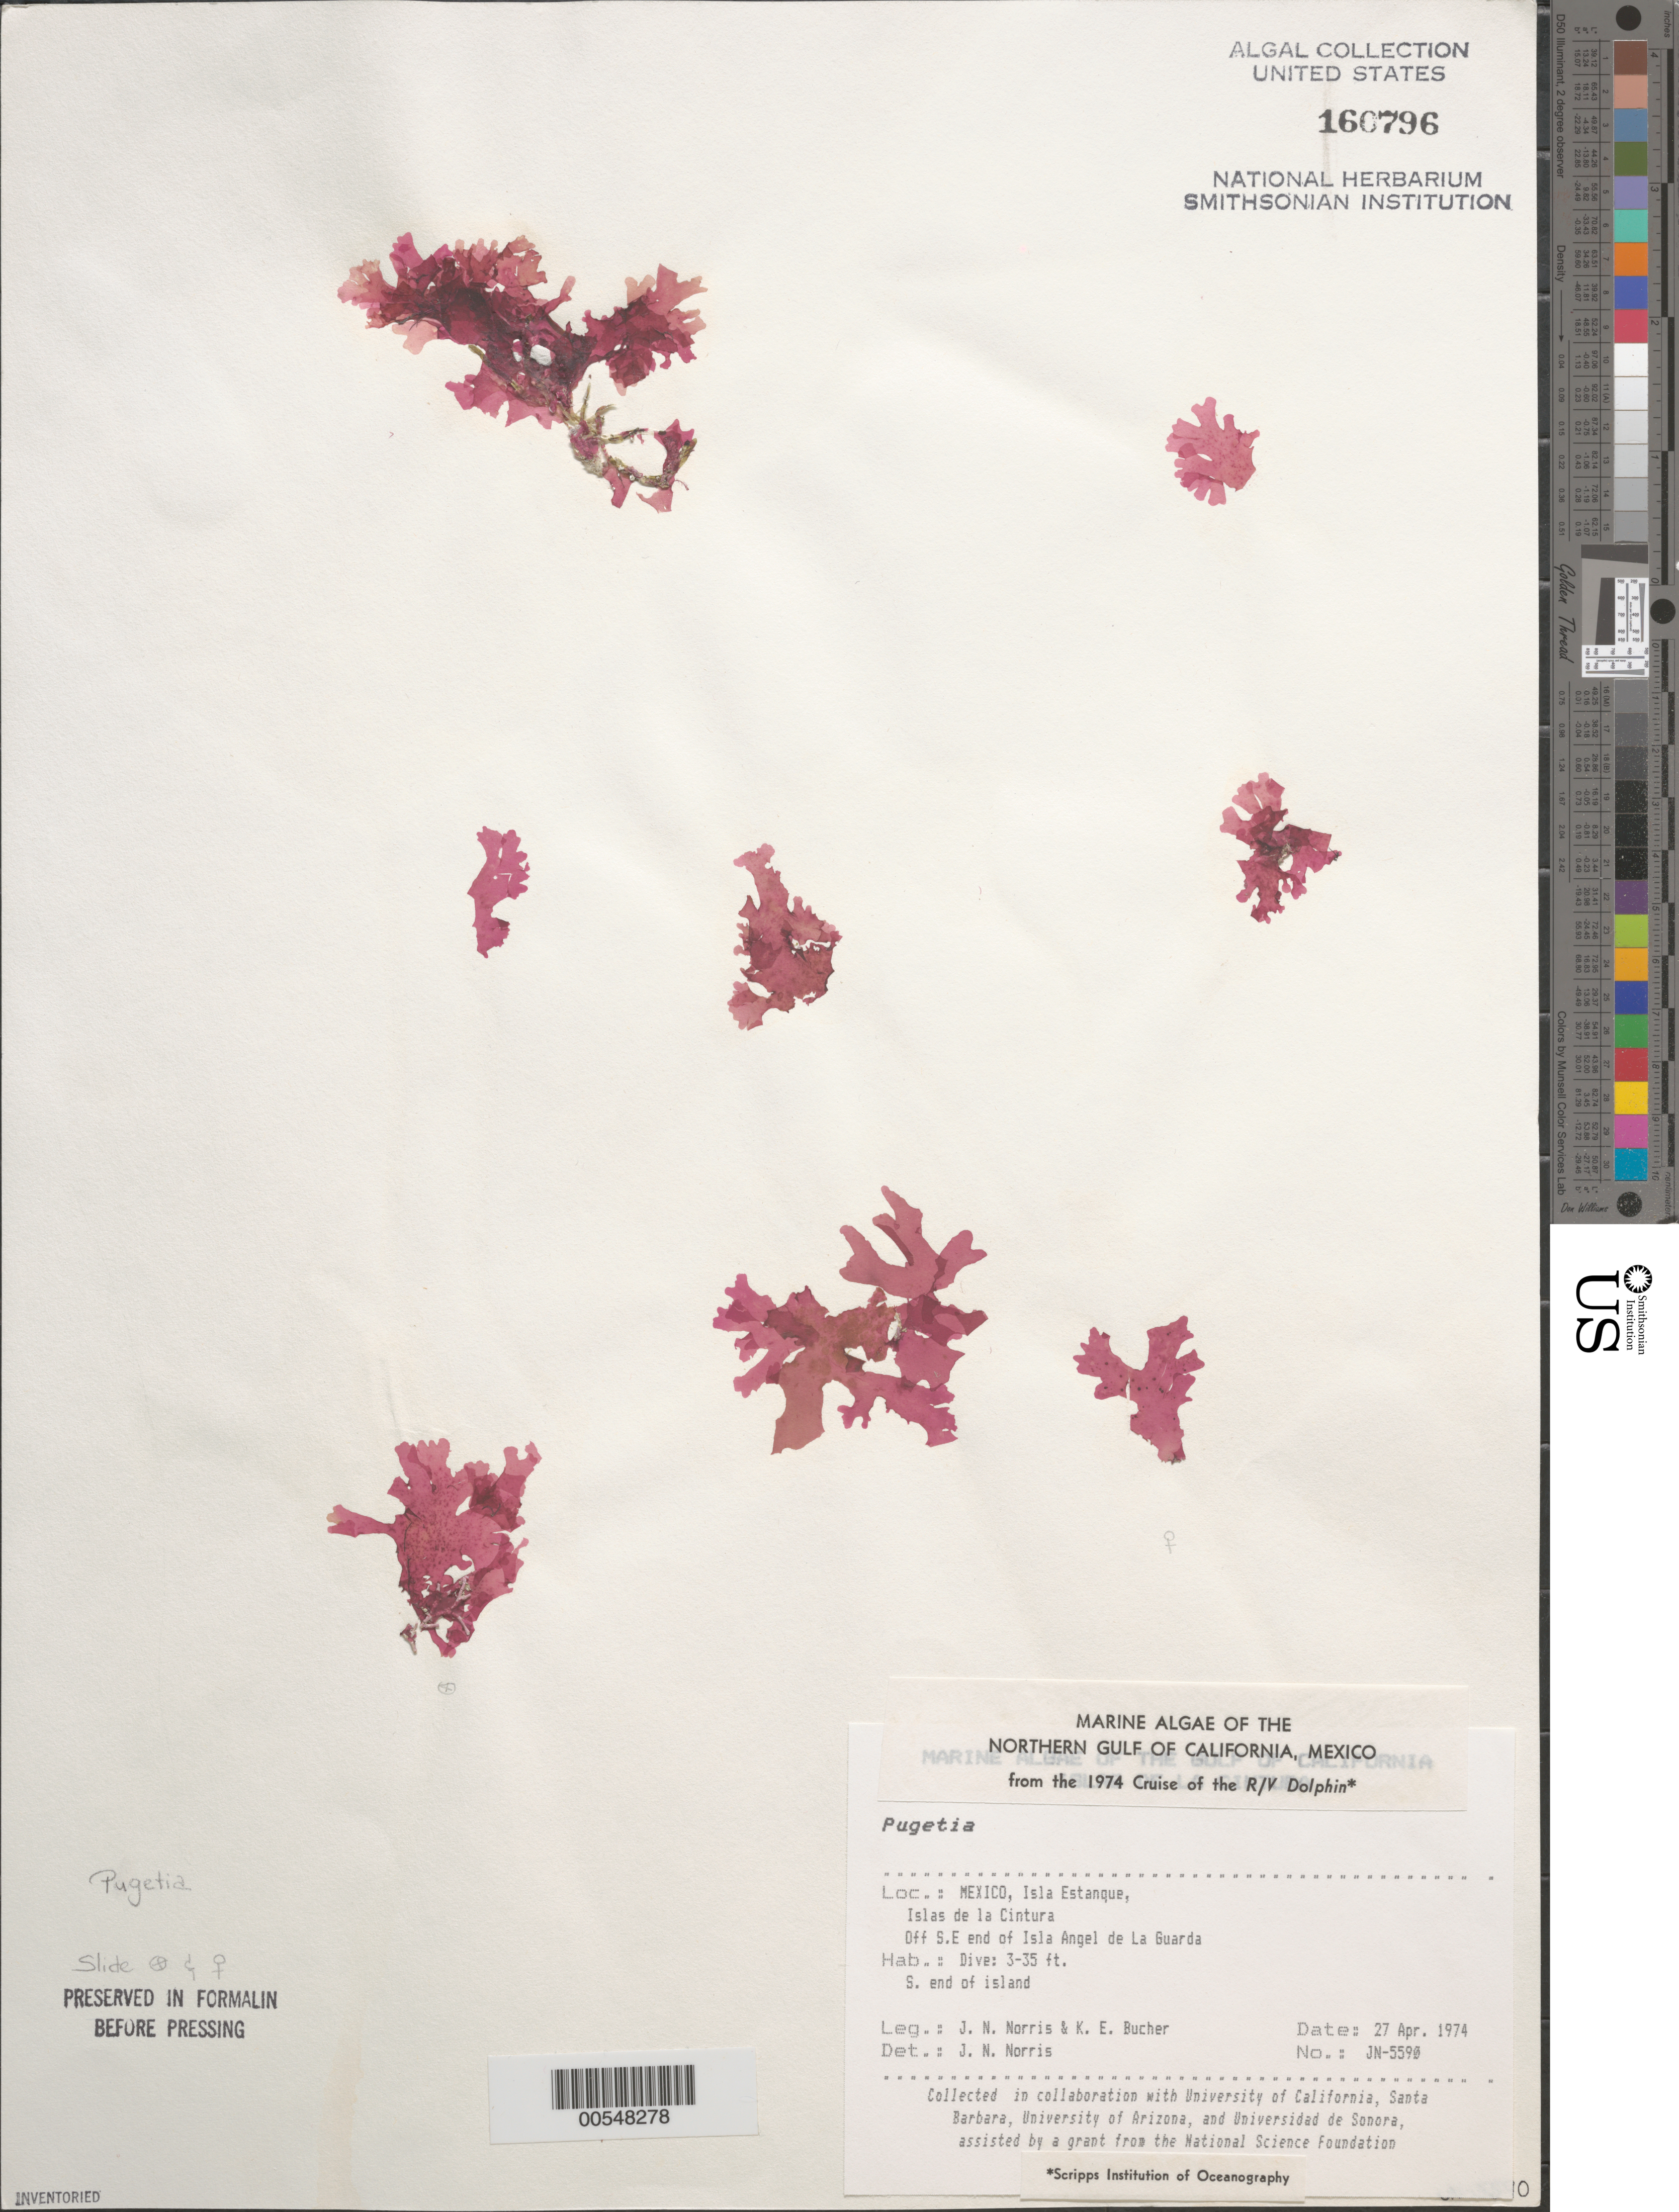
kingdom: Plantae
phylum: Rhodophyta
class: Florideophyceae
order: Gigartinales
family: Kallymeniaceae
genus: Pugetia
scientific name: Pugetia sp.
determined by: Norris, James N.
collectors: J. N. Norris & K. E. Bucher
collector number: JN-5590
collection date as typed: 27 Apr 1974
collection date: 1974-04-27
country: Mexico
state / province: Baja California Norte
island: Isla Estanque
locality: Off Isla Angel de la Guarda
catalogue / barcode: US 160796